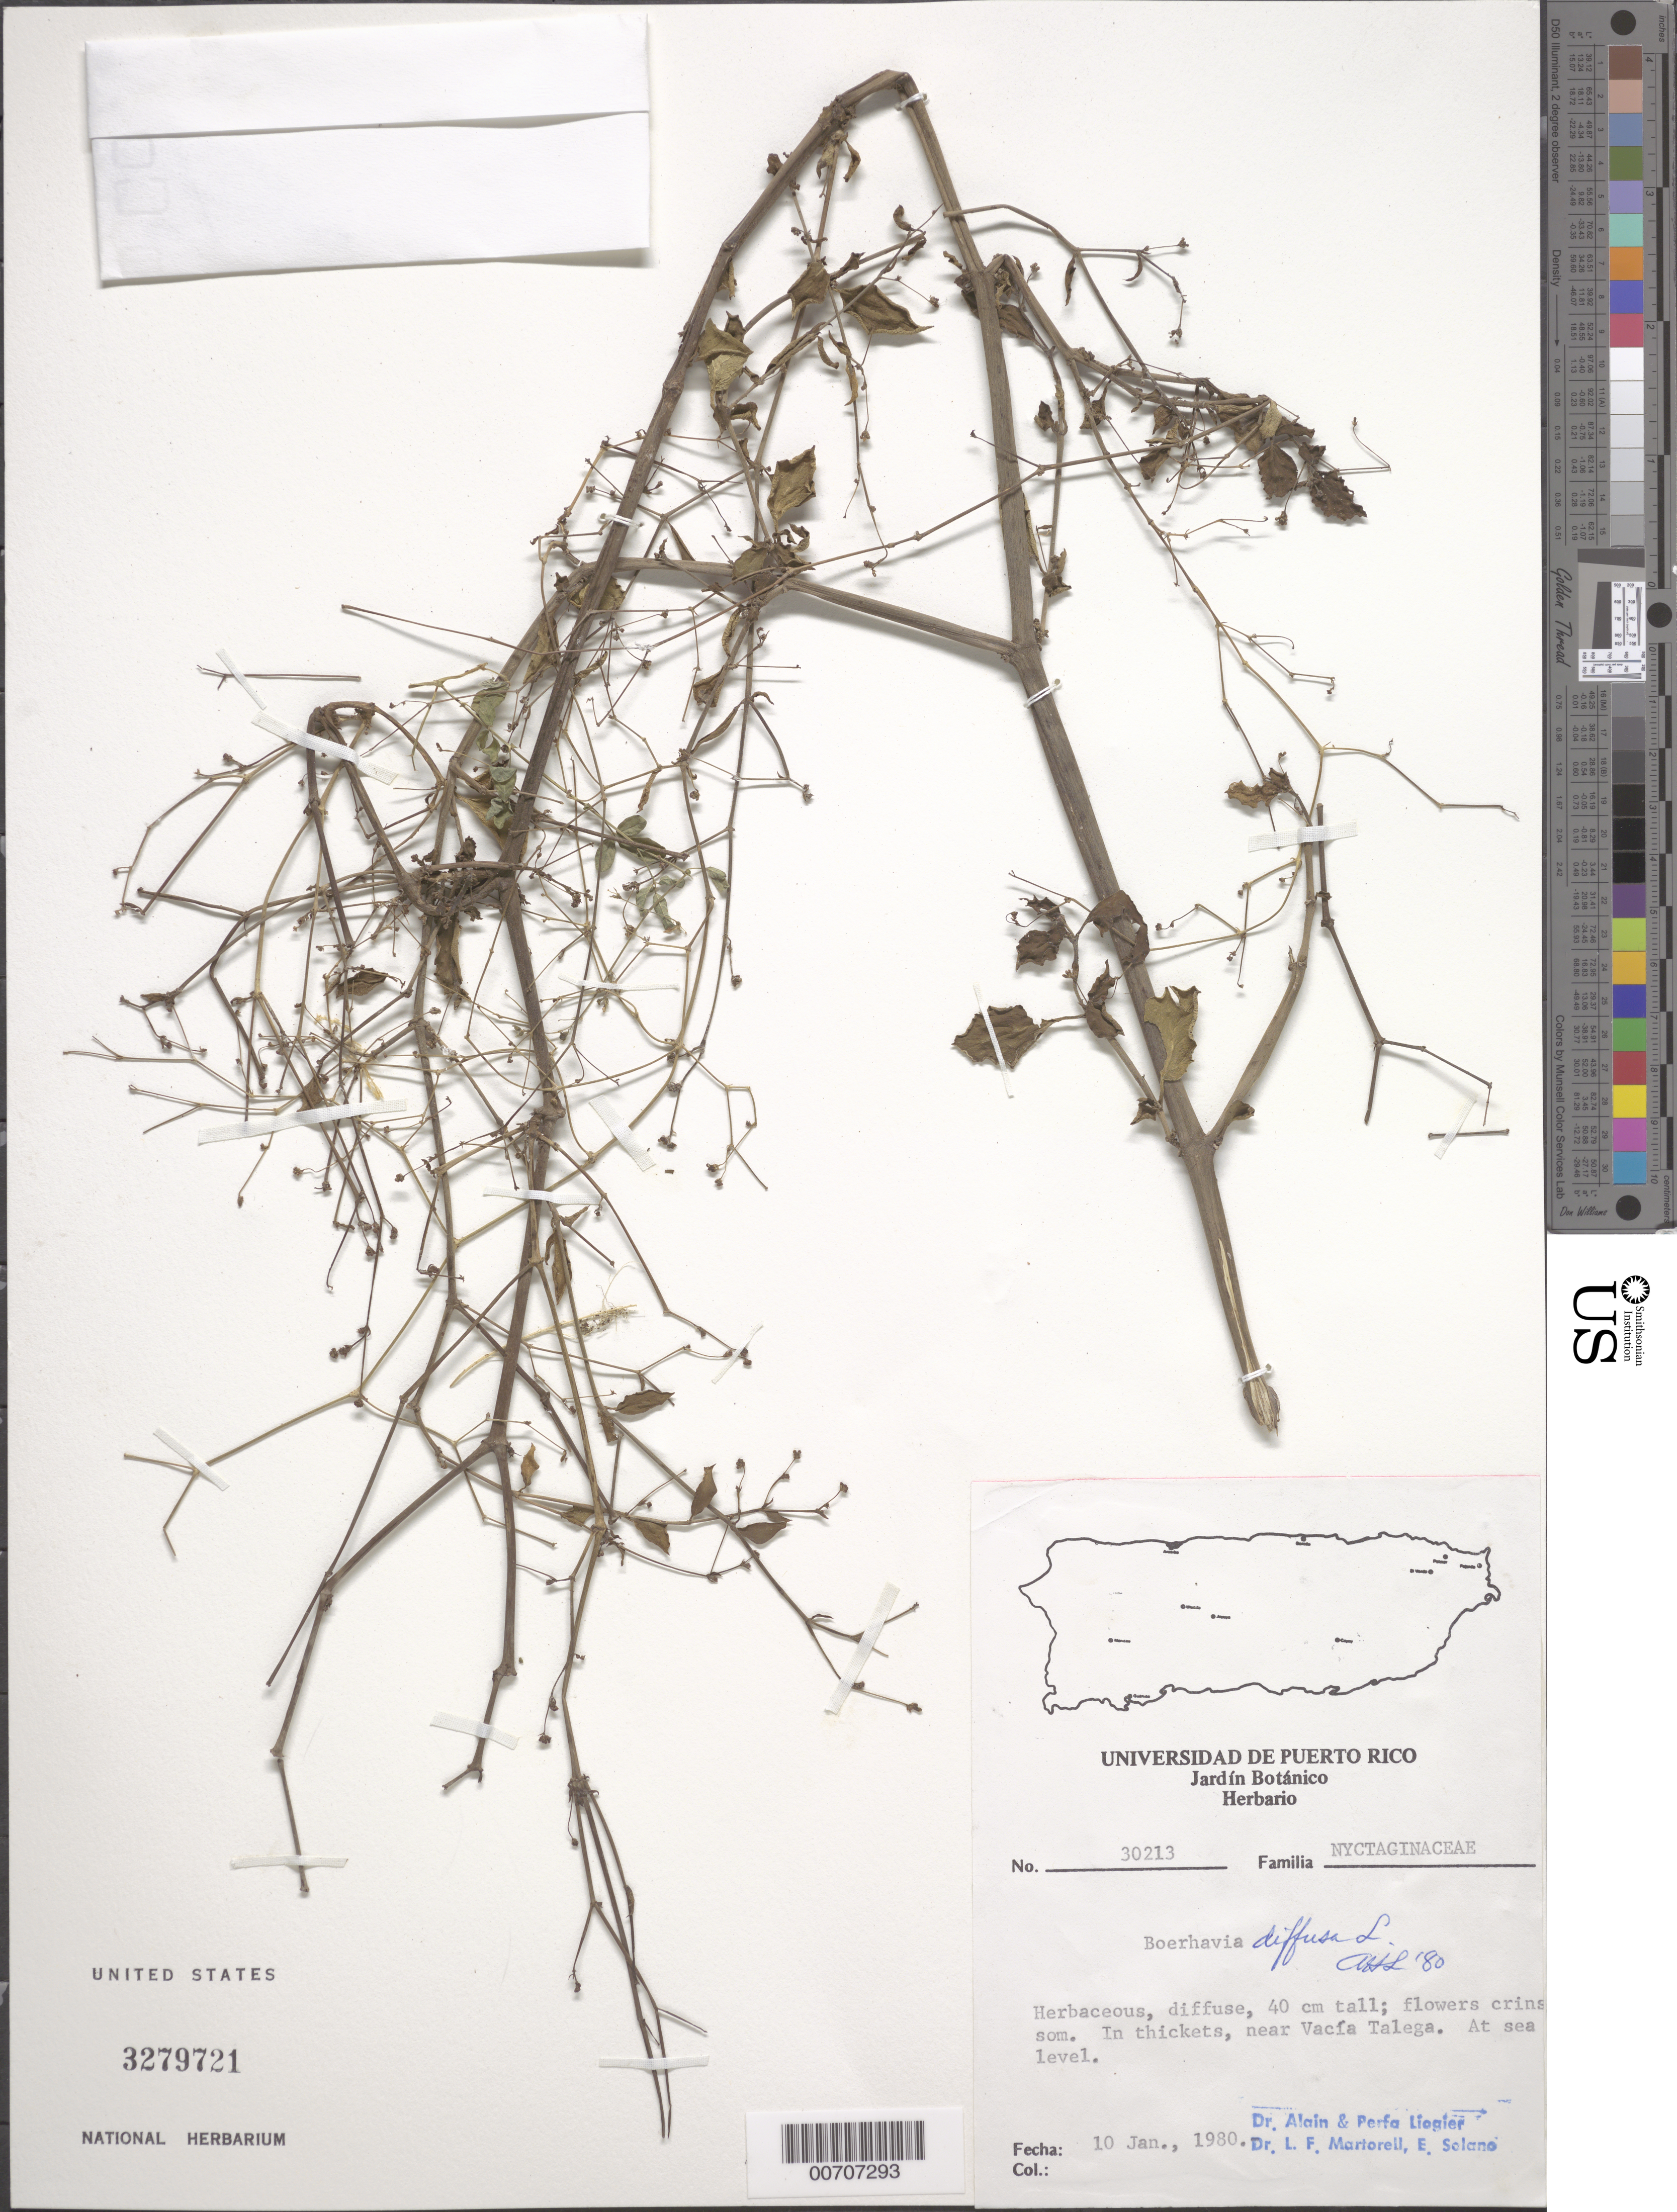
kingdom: Plantae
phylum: Tracheophyta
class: Magnoliopsida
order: Caryophyllales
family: Nyctaginaceae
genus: Boerhavia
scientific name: Boerhavia diffusa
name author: L.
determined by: Liogier, Alain H.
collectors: A. H. Liogier, M. P. Liogier, L. Martorell & E. Solano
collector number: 30213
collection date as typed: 10 Jan 1980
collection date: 1980-01-10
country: Puerto Rico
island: Greater Antilles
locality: Vacía Talega, vic of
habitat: In thickets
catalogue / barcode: US 3279721